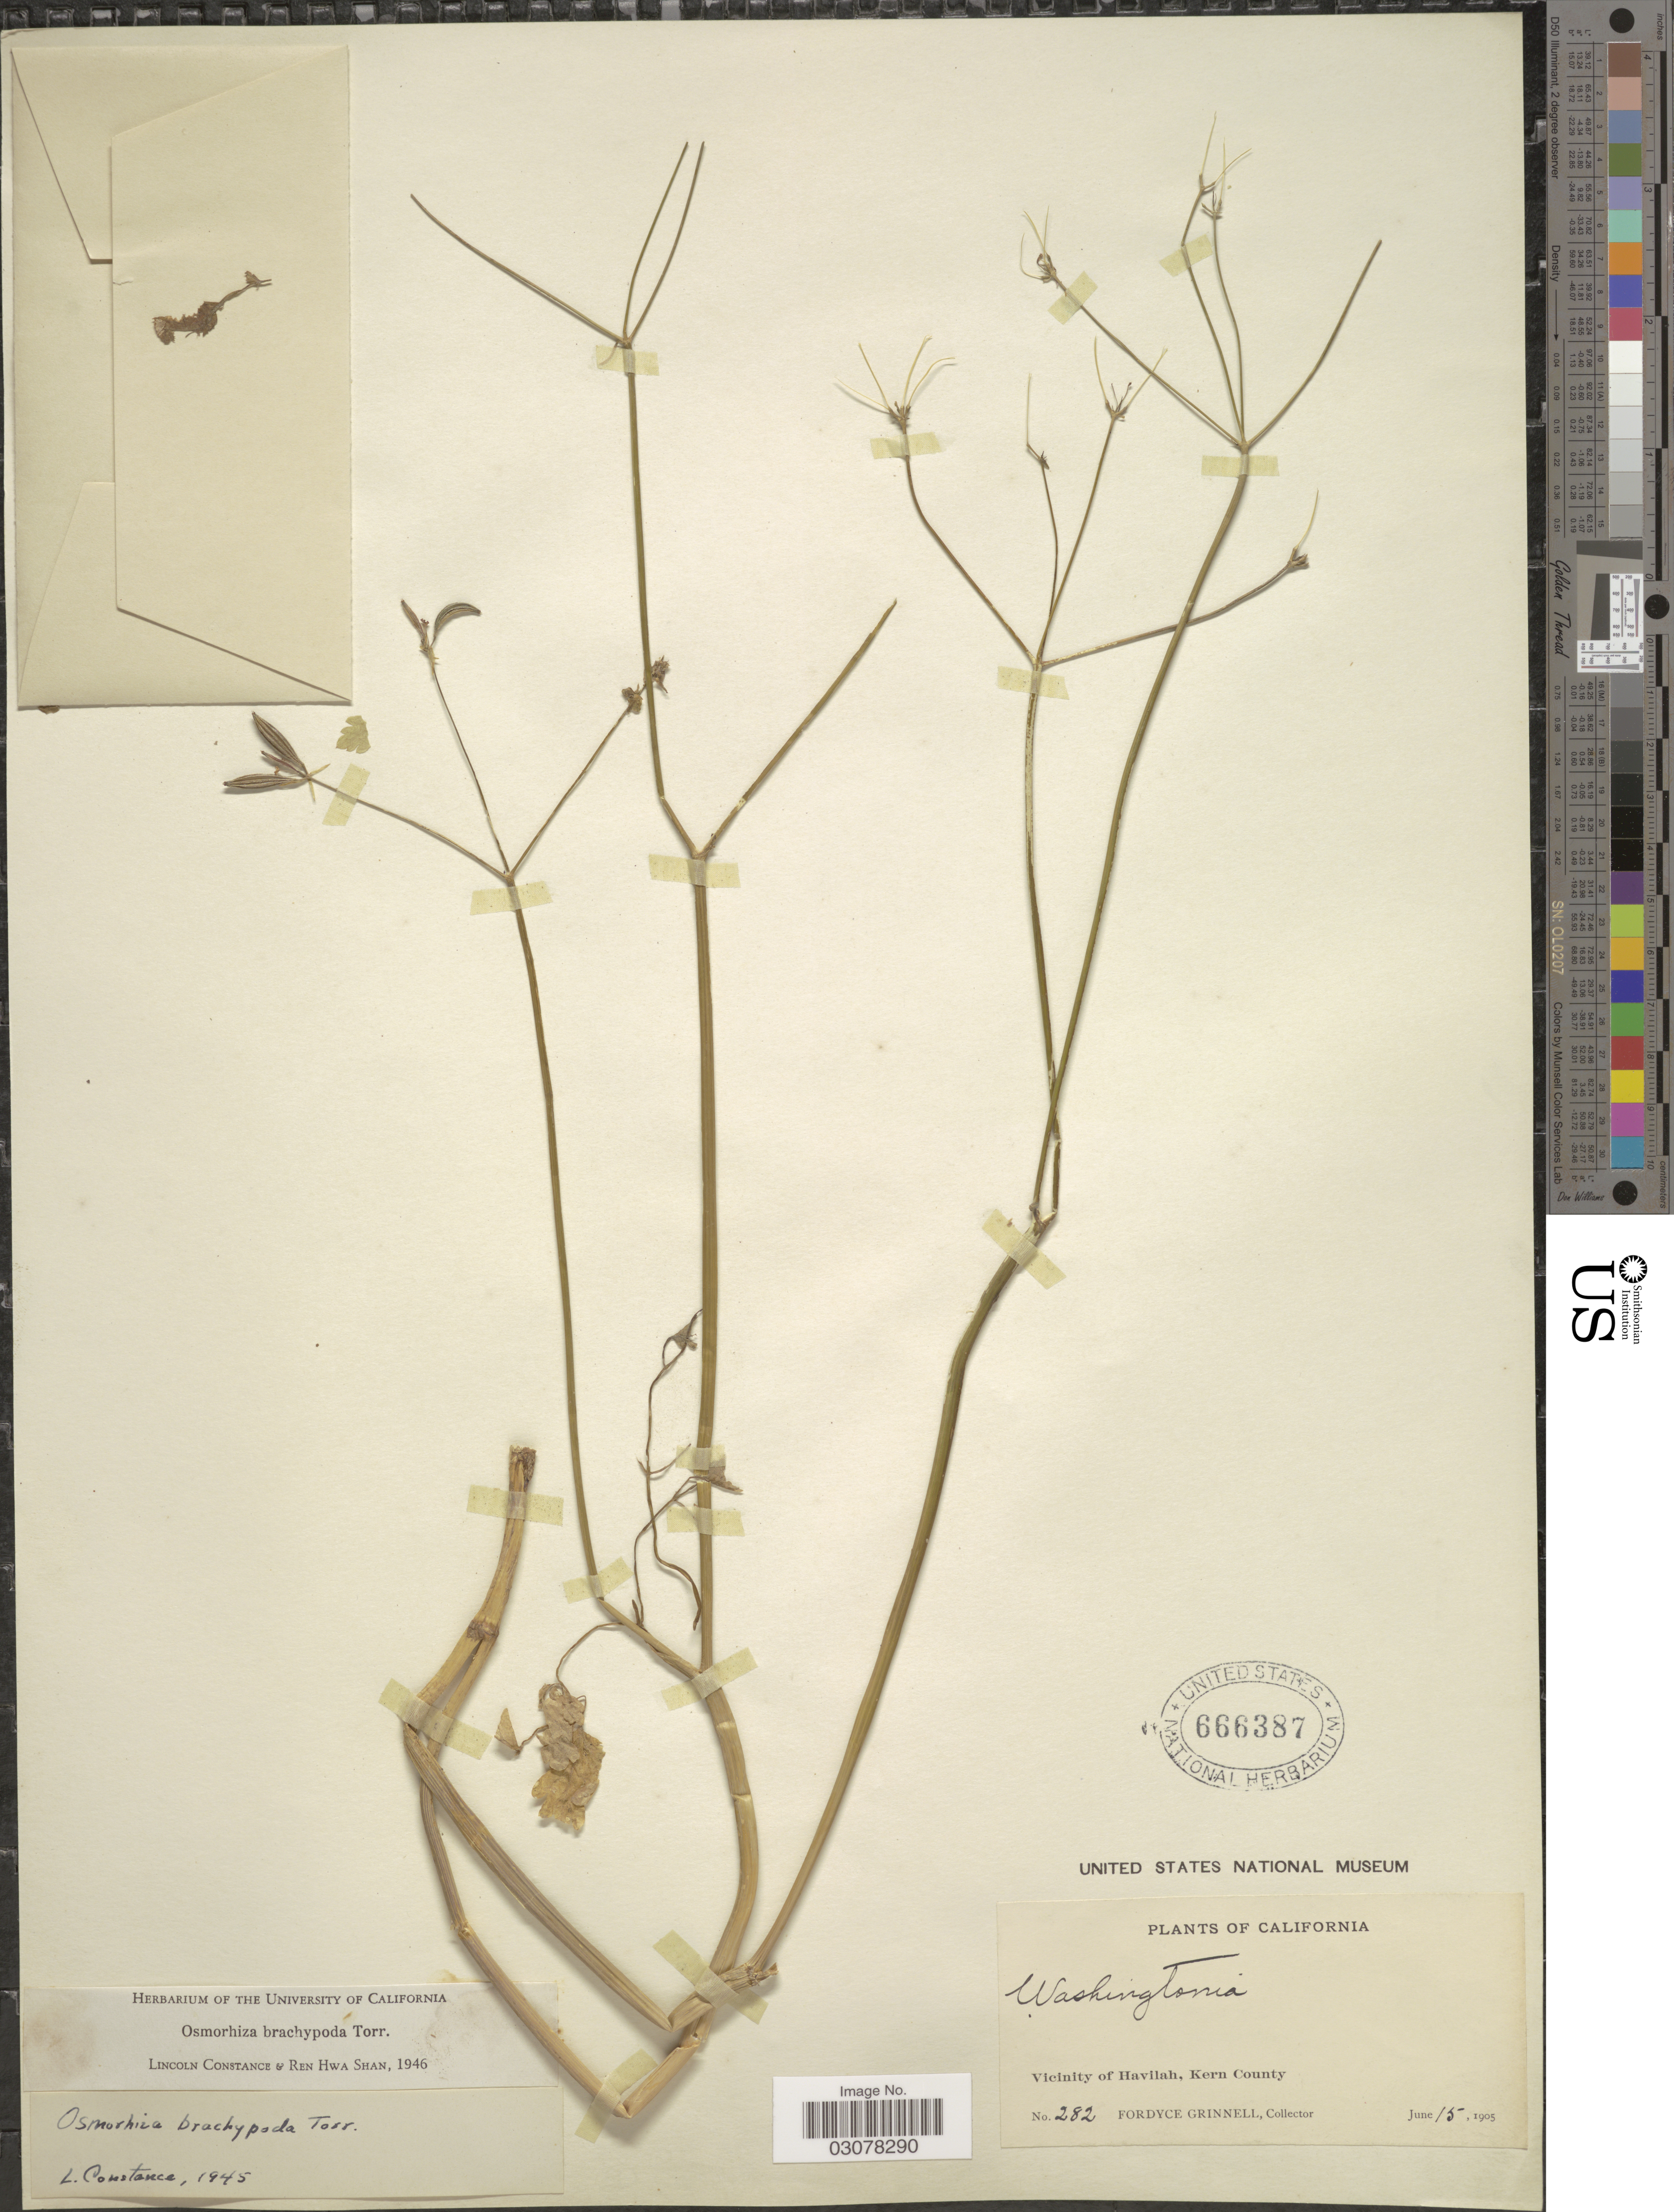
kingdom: Plantae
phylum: Tracheophyta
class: Magnoliopsida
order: Apiales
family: Apiaceae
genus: Osmorhiza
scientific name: Osmorhiza brachypoda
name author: Torr. ex Durand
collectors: F. Grinnell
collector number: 282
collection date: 1905-06-15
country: United States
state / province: California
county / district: Kern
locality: Vicinity of Havilah, Kern County.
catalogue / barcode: US 666387